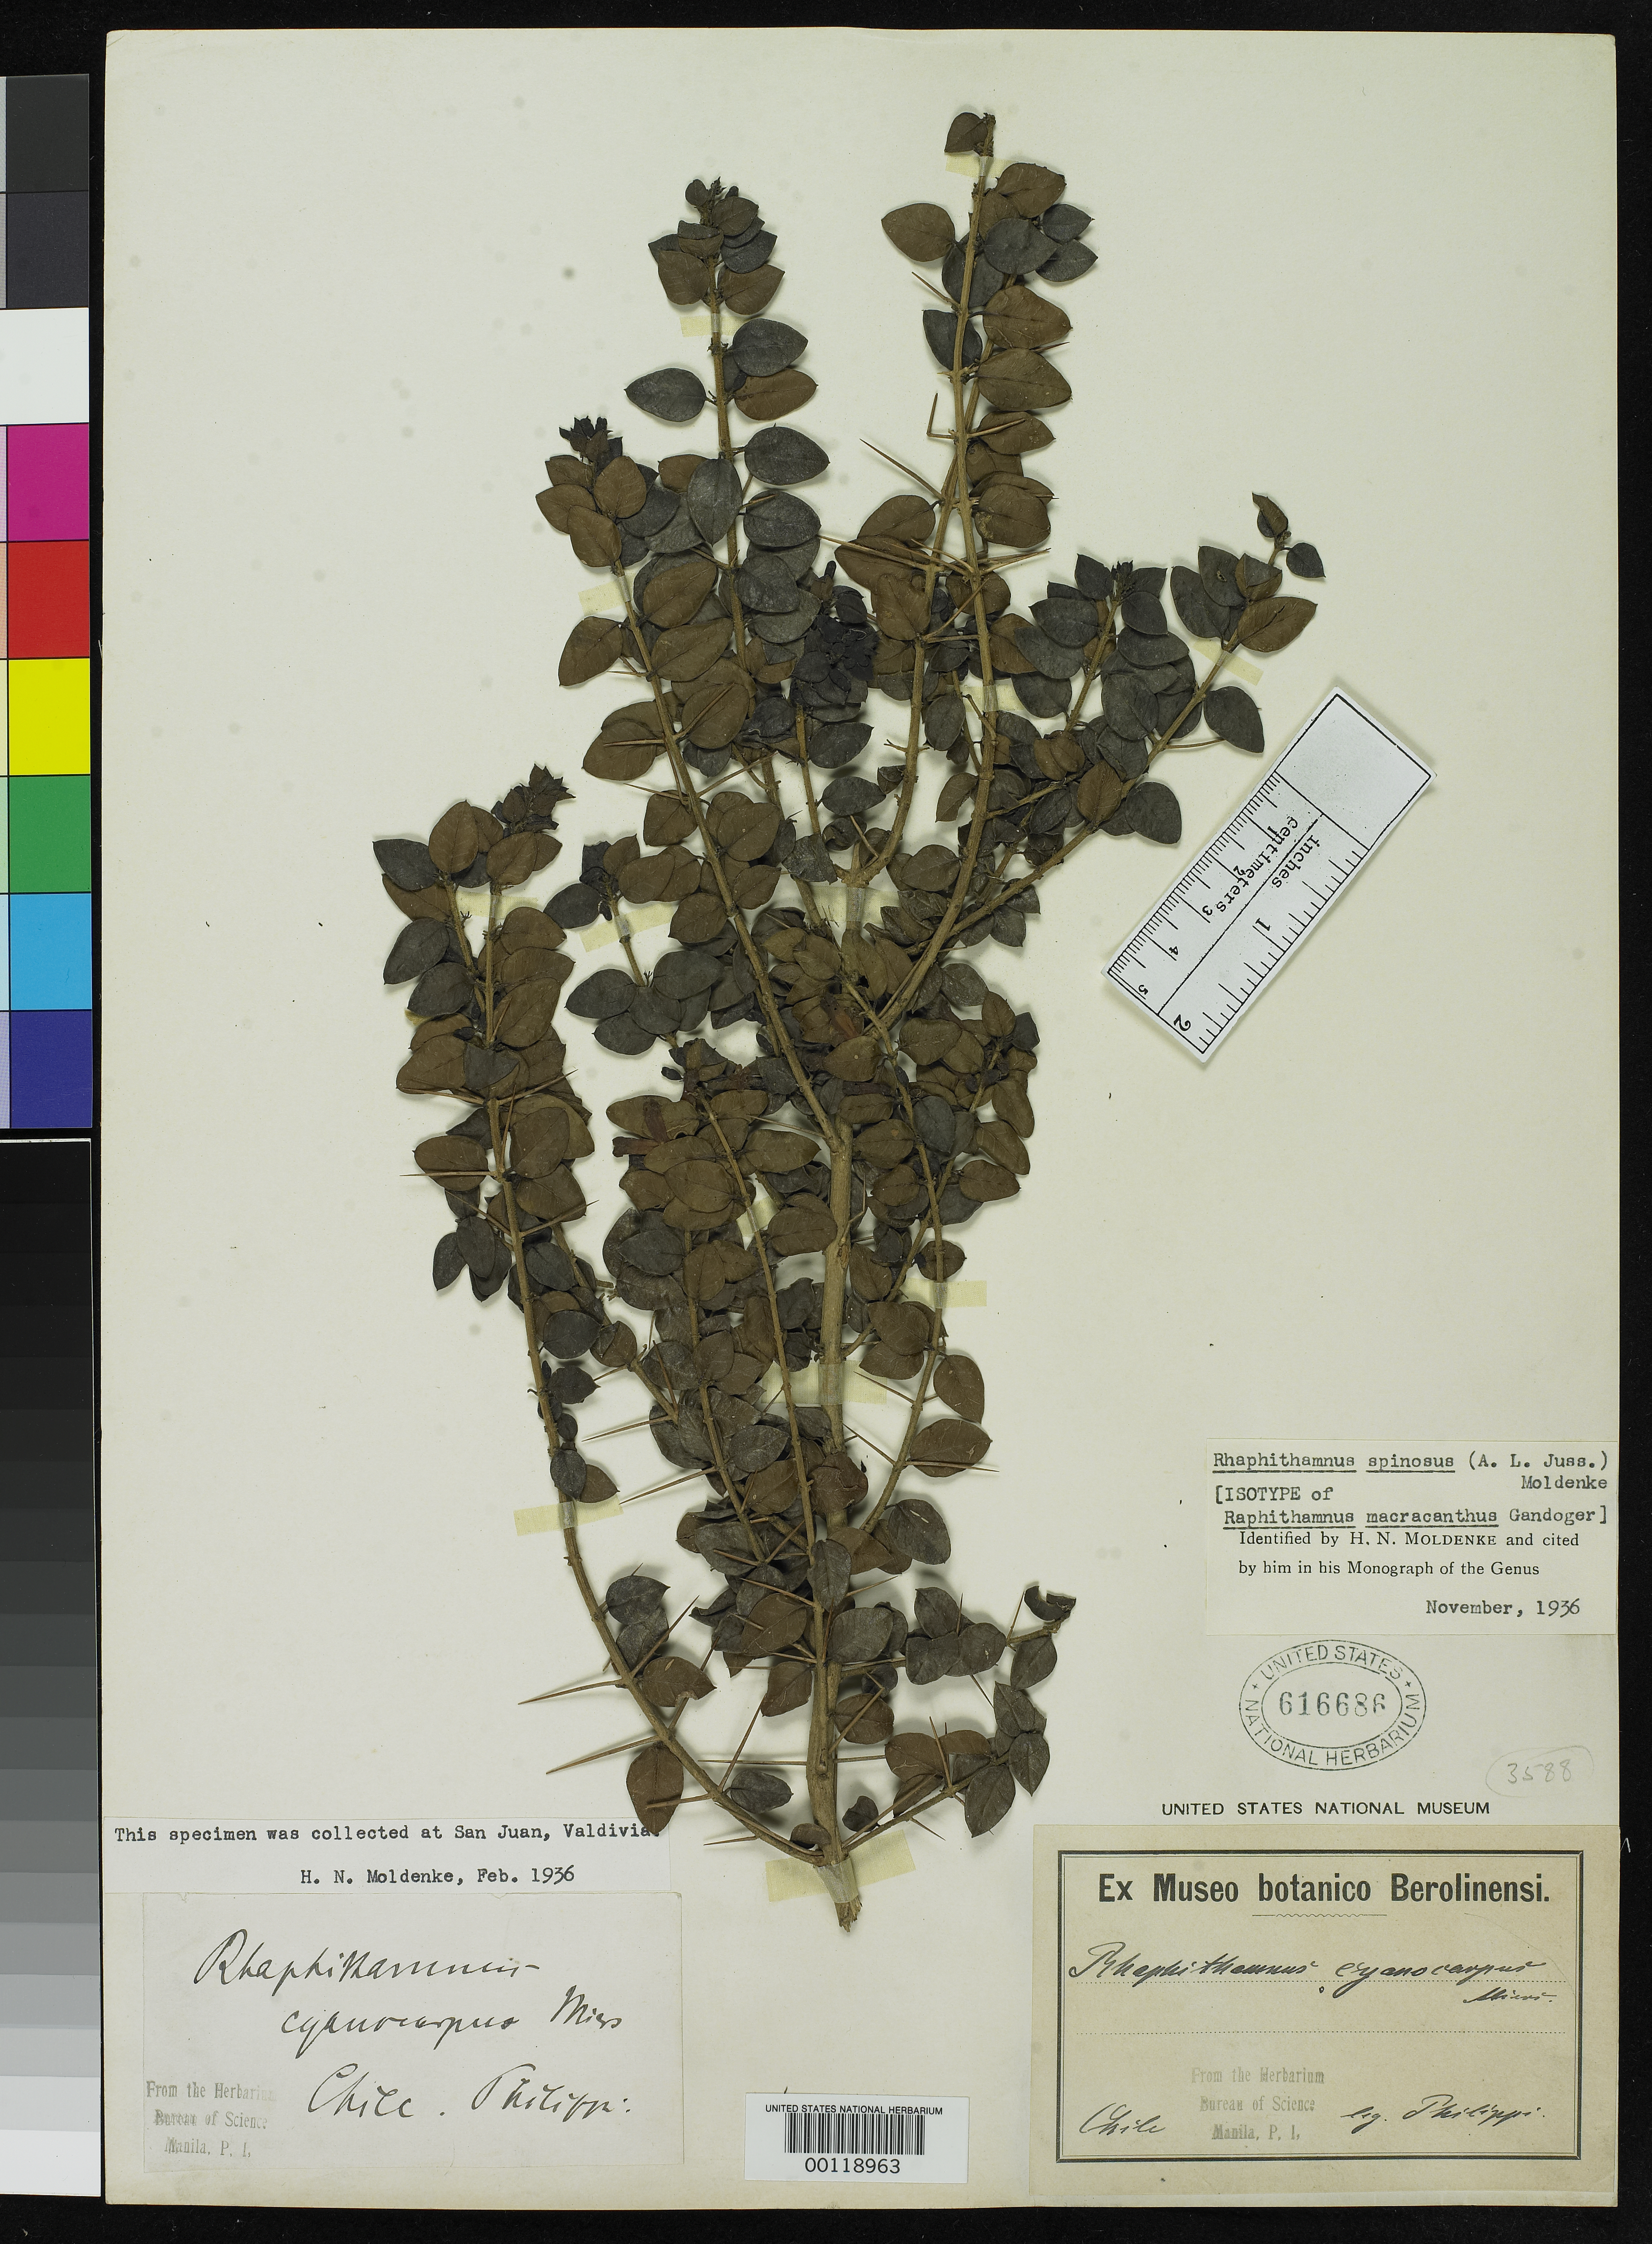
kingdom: Plantae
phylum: Tracheophyta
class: Magnoliopsida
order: Lamiales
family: Verbenaceae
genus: Rhaphithamnus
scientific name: Rhaphithamnus macracanthus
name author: Gand.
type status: Isotype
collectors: R. A. Philippi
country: Chile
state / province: Los Ríos (XIV)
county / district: Valdivia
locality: San Juan.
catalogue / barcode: US 616686